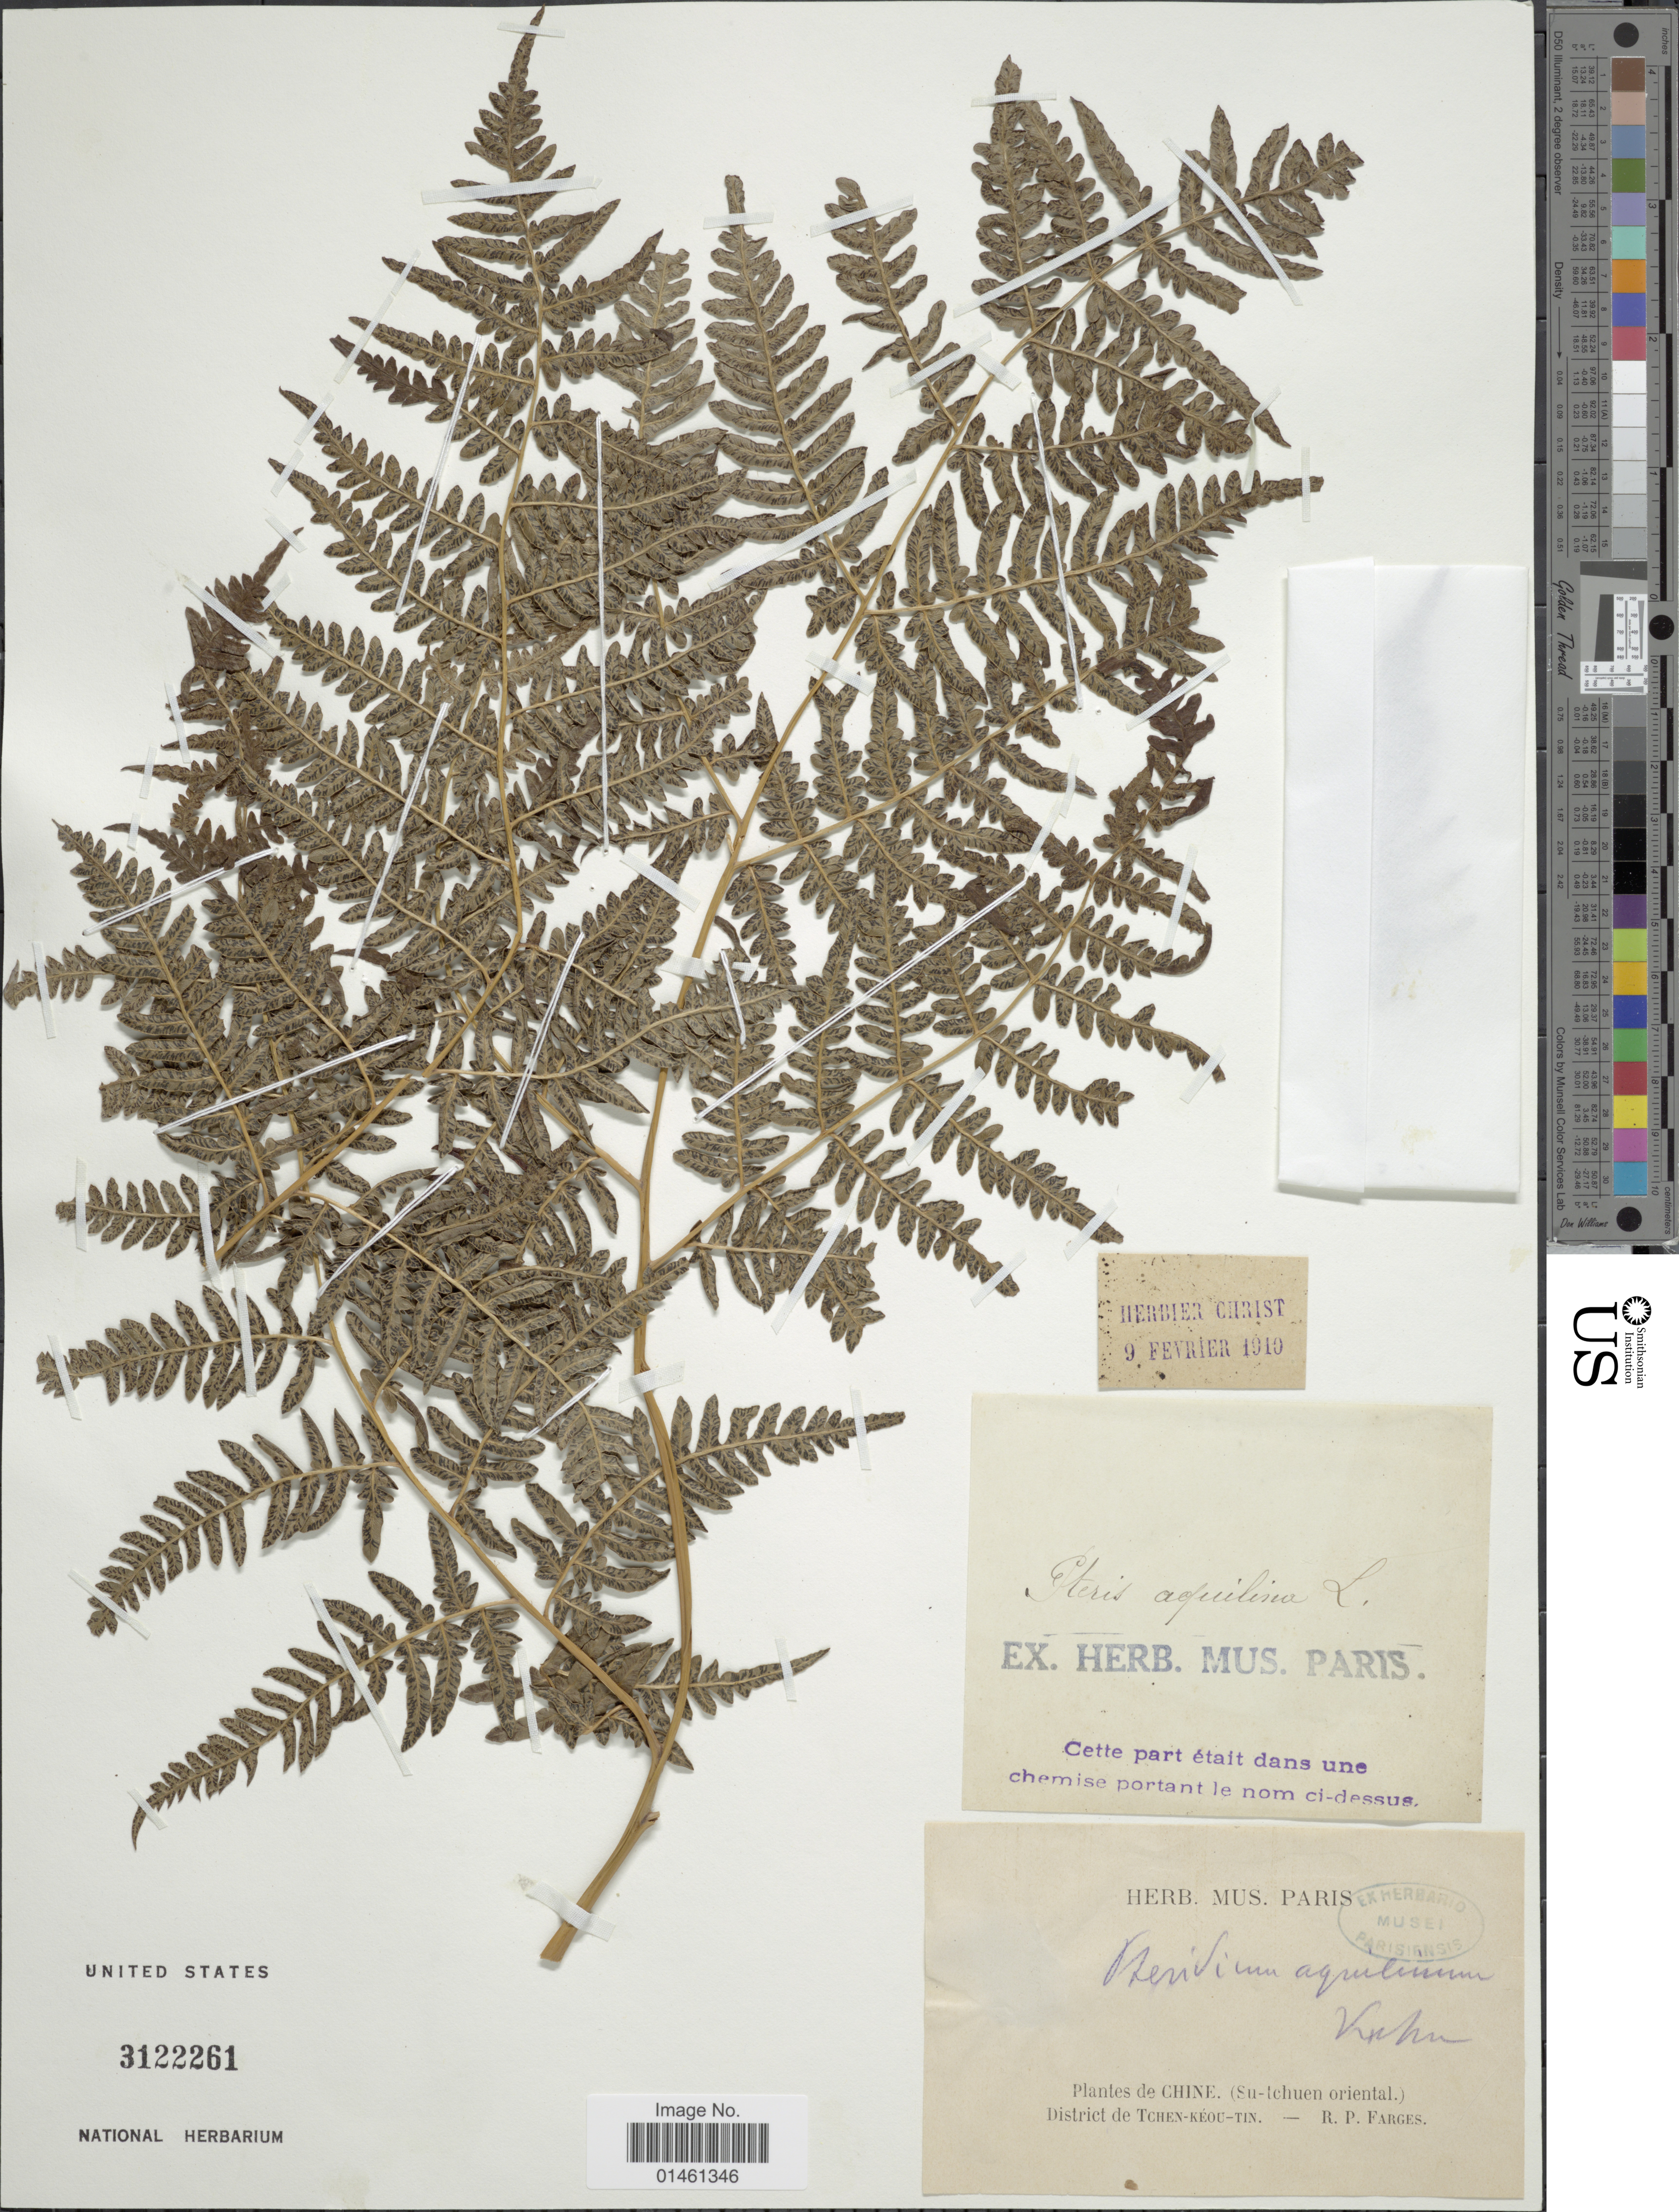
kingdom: Plantae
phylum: Tracheophyta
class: Polypodiopsida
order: Polypodiales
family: Dennstaedtiaceae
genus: Pteridium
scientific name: Pteridium aquilinum var. latiusculum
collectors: R. Farges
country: China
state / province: Sichuan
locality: Chine, (Su-tchuen oriental), district de Tchen-Keou-Tin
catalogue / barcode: US 3122261